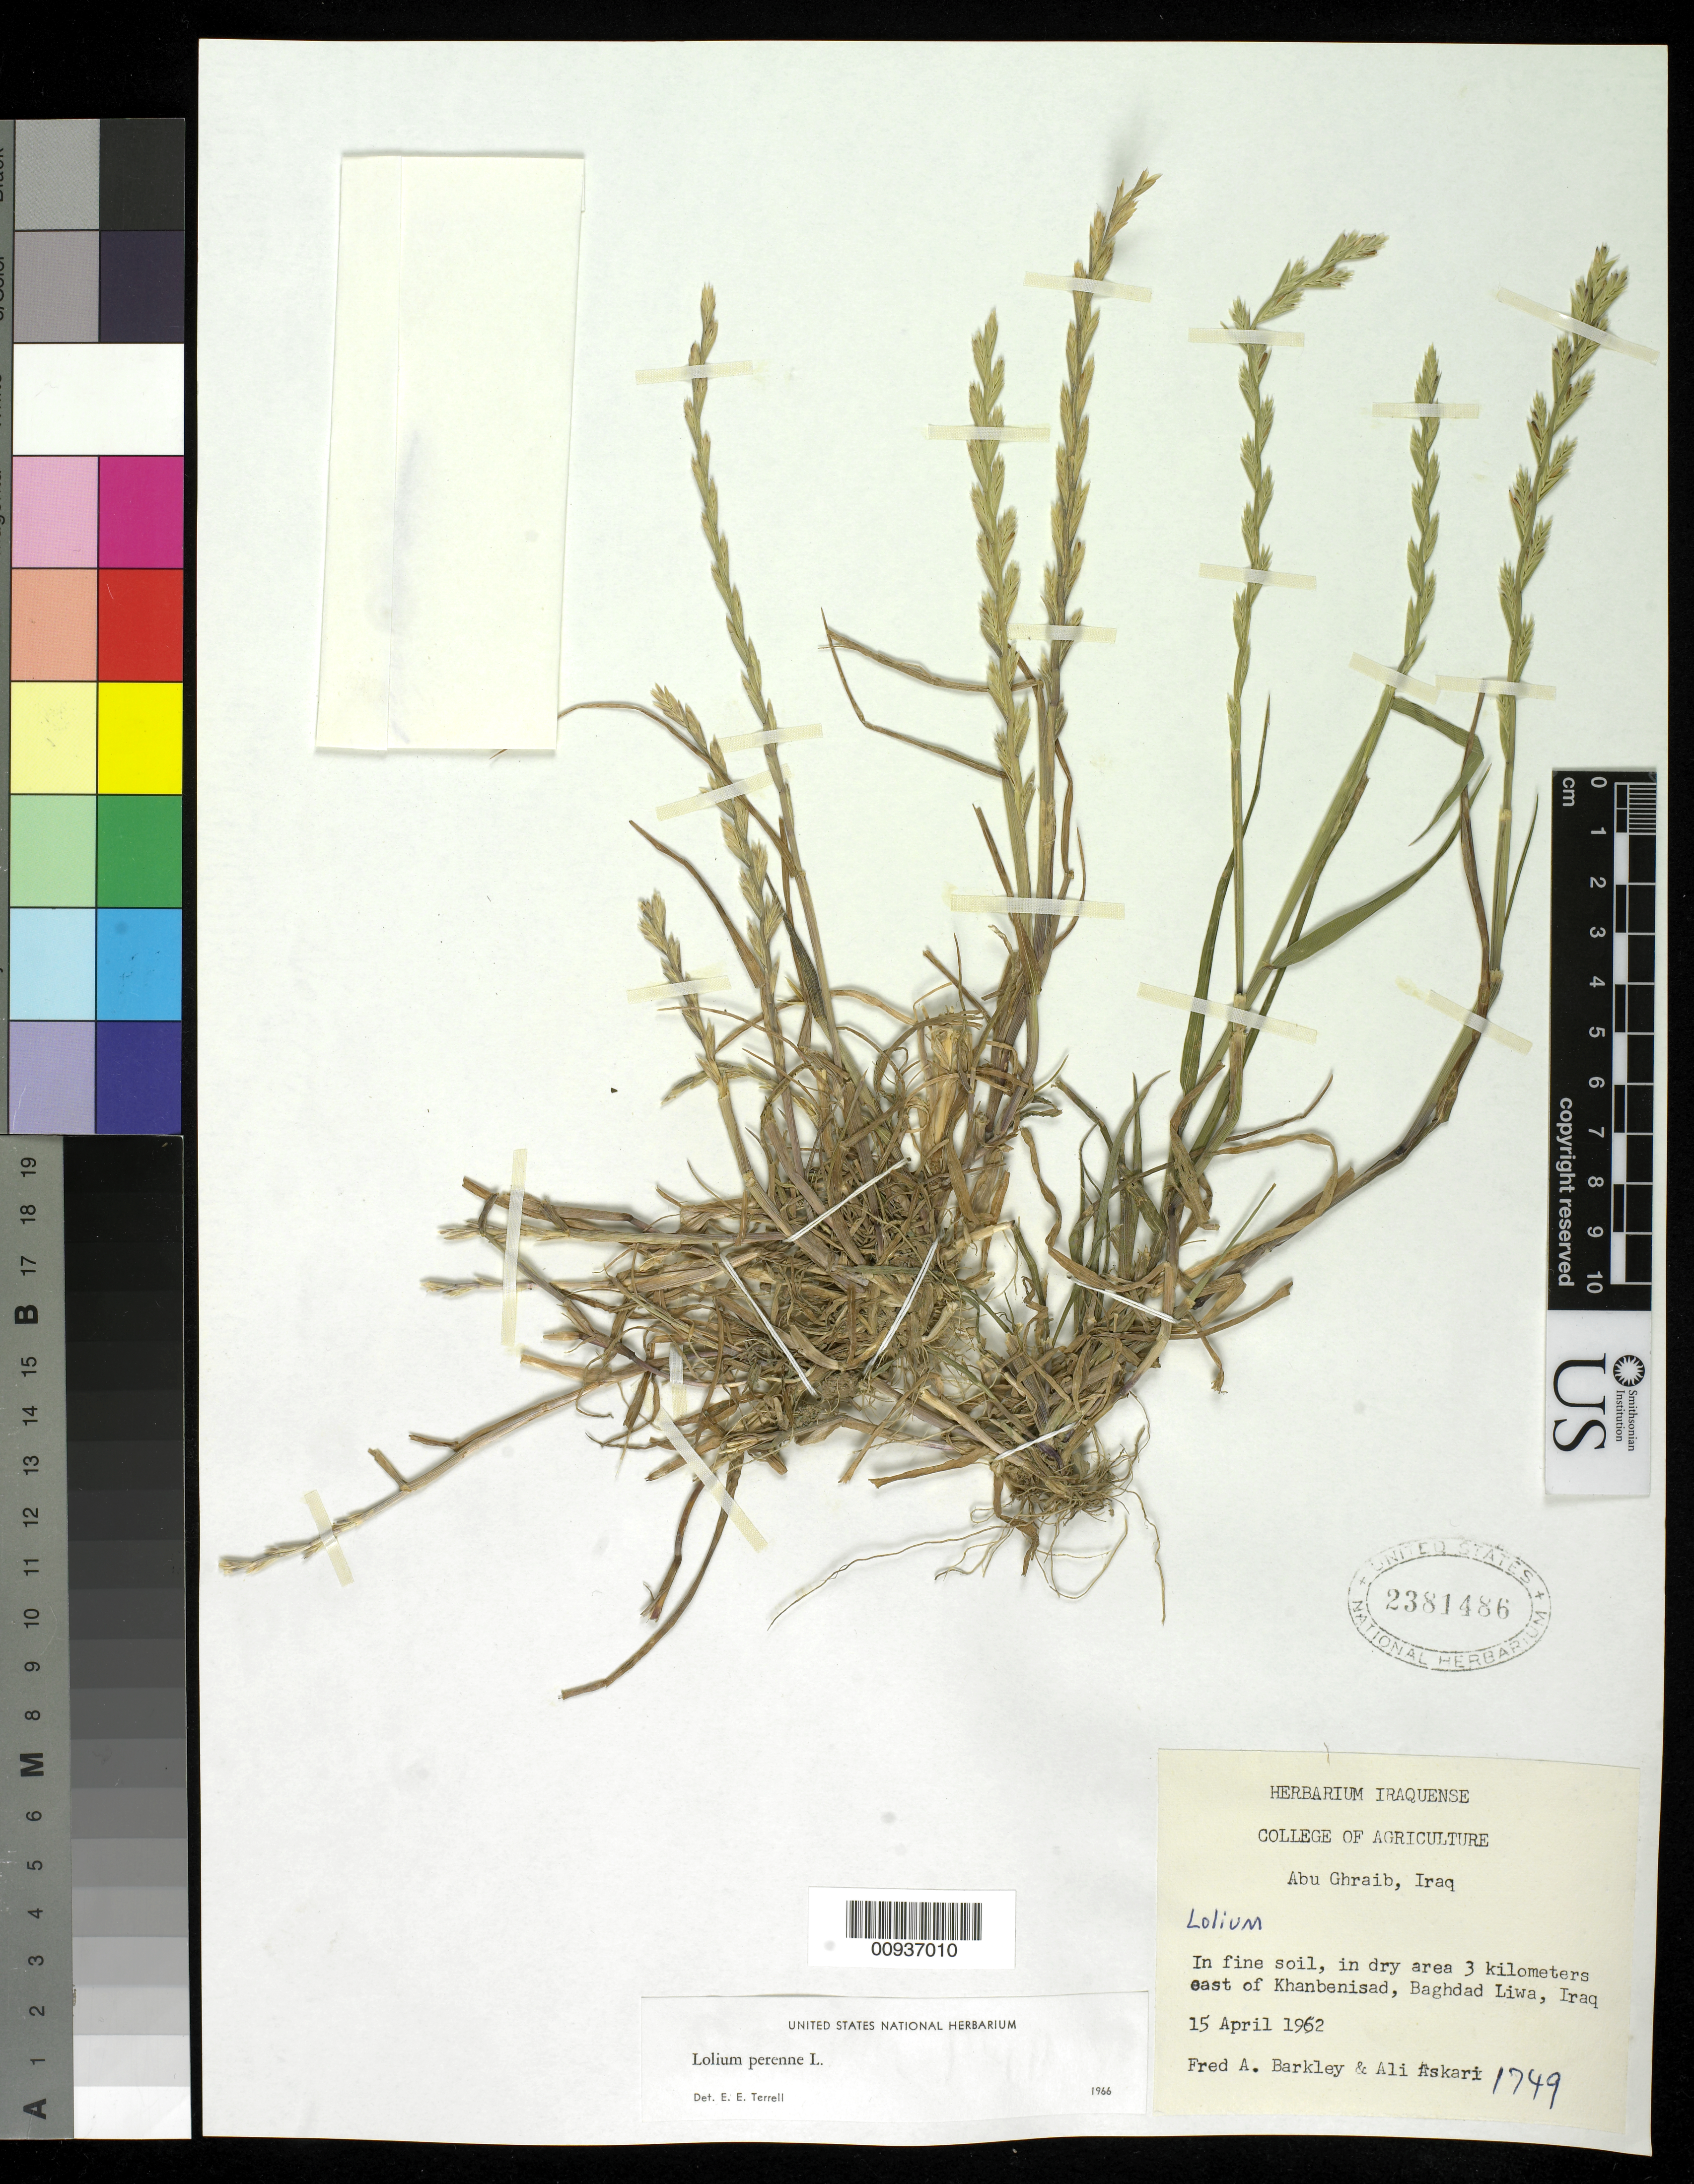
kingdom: Plantae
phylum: Tracheophyta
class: Liliopsida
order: Poales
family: Poaceae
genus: Lolium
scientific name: Lolium perenne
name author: L.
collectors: F. A. Barkley & Askari, A.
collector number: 1749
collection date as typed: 15 Apr 1962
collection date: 1962-04-15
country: Iraq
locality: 3 kilometers east of Khanbenisad, Baghdad Liwa.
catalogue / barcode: US 2381486